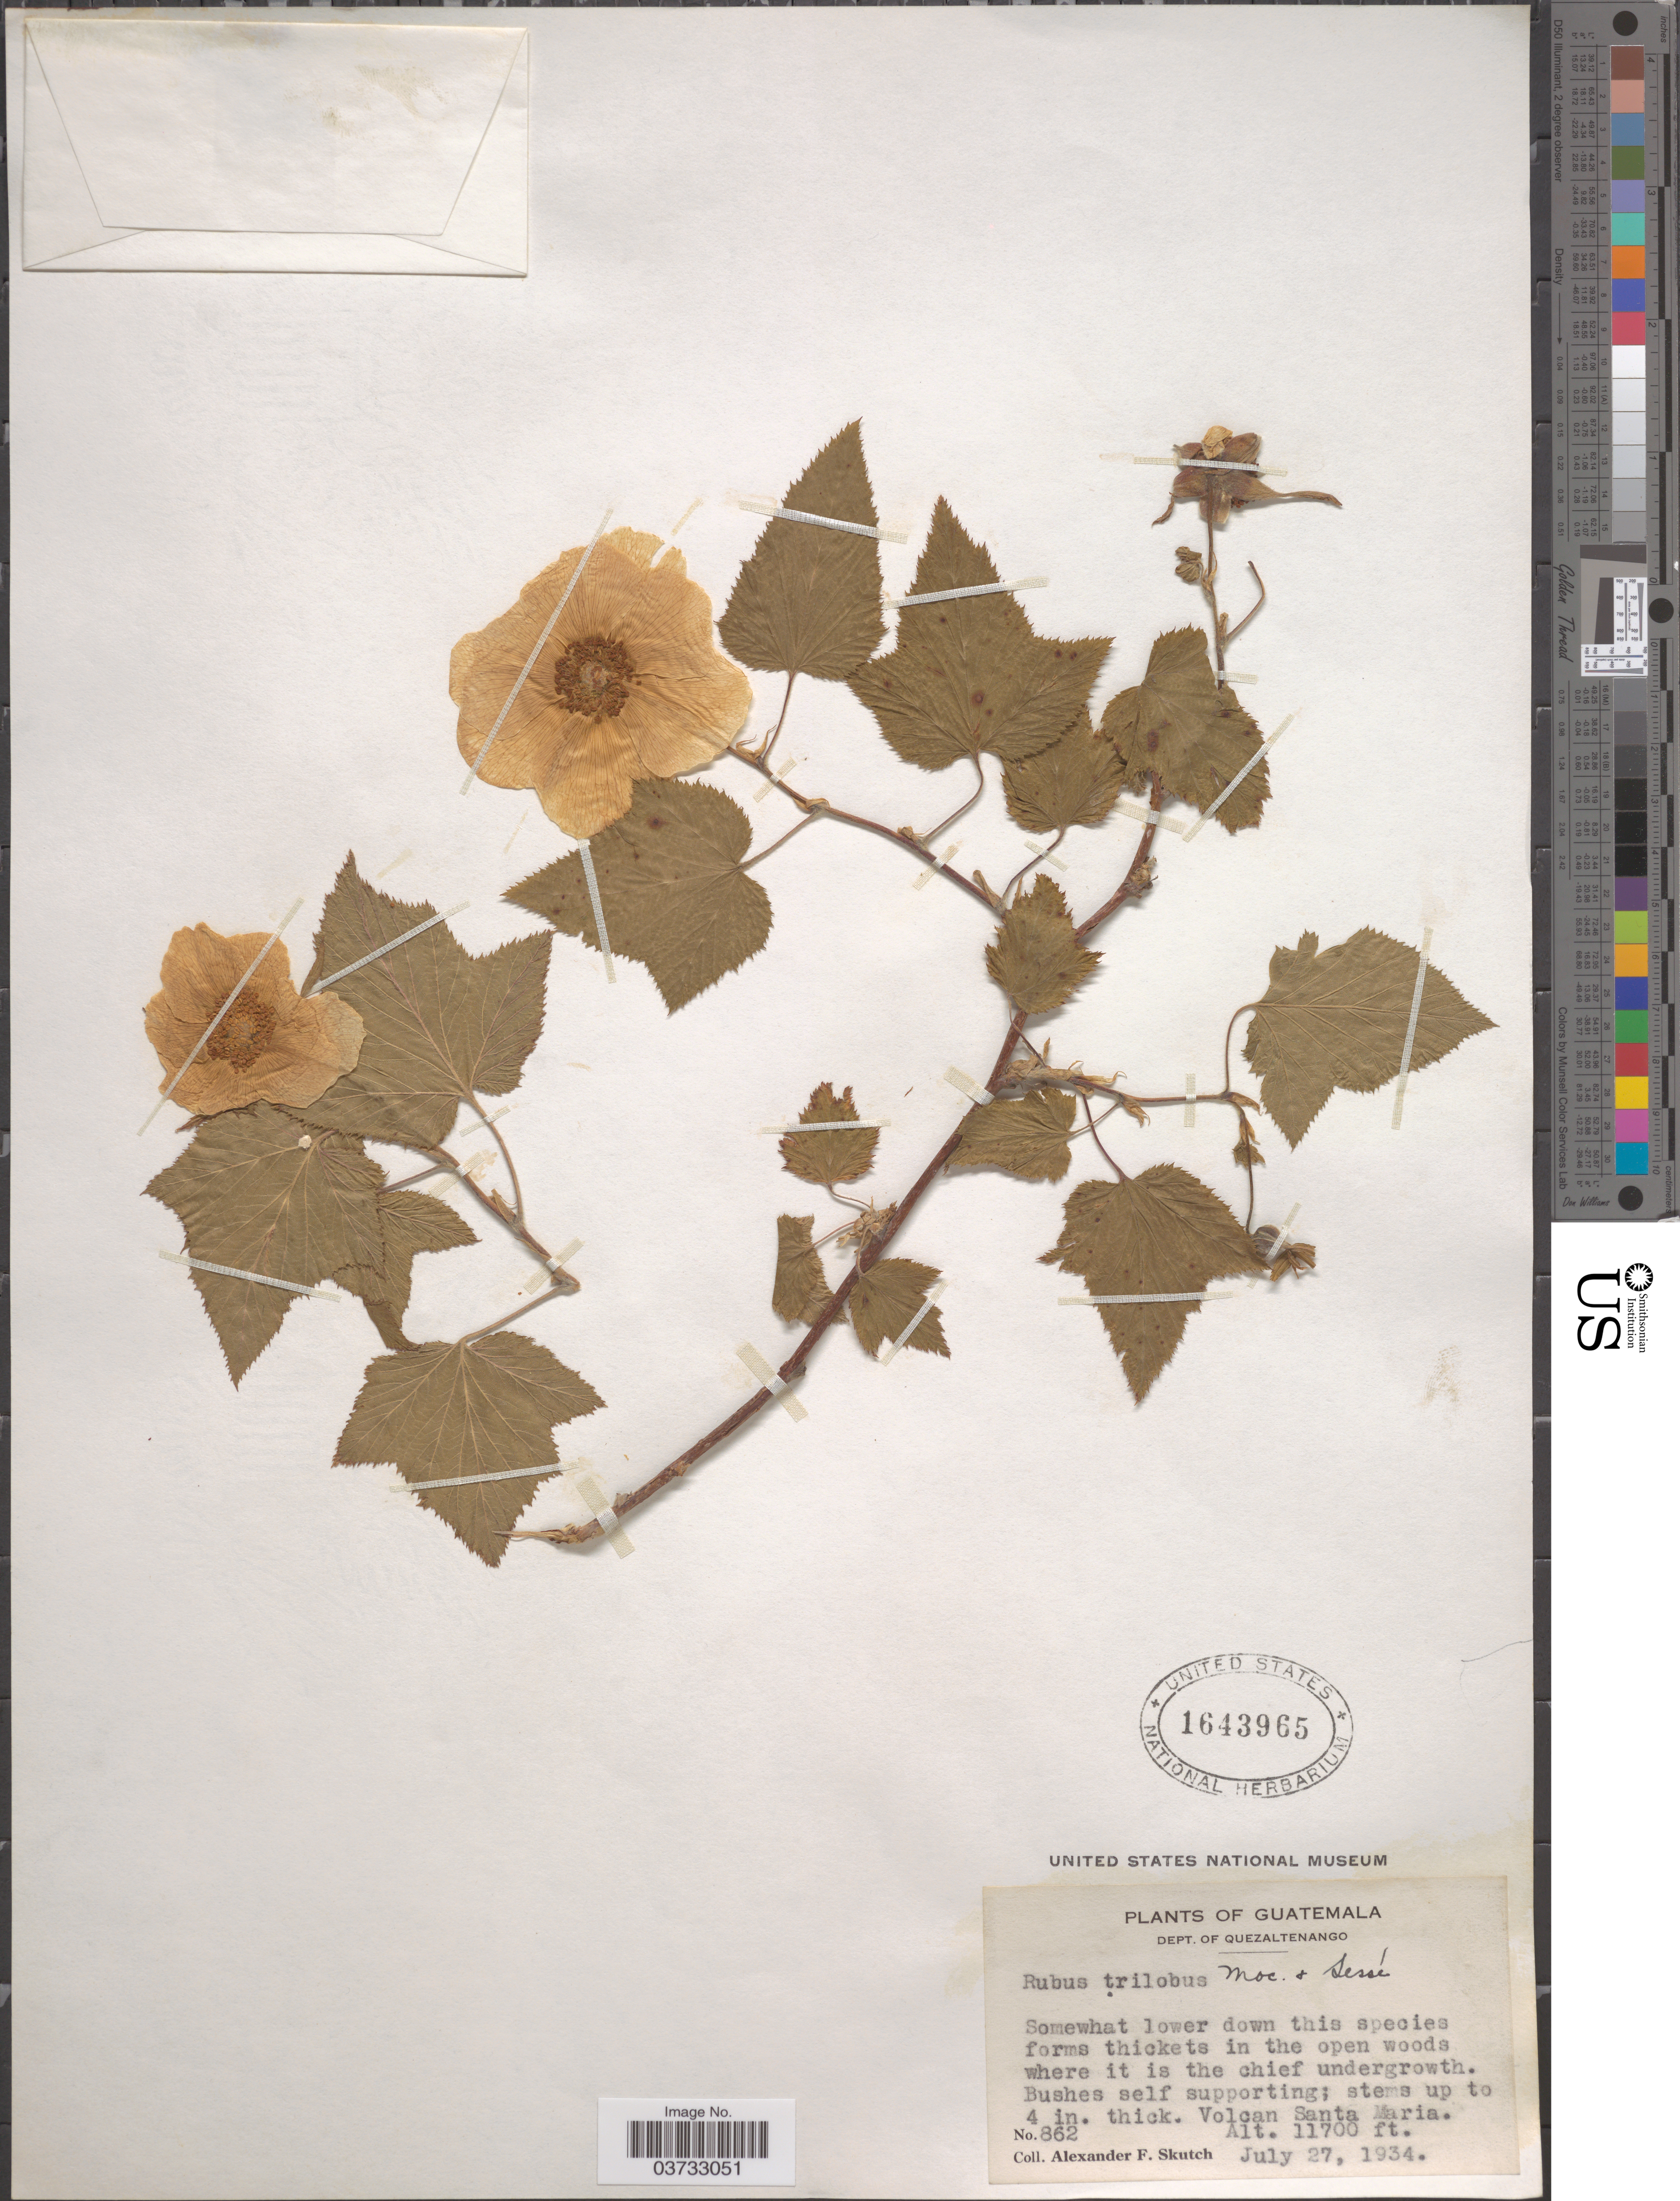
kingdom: Plantae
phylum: Tracheophyta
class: Magnoliopsida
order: Rosales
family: Rosaceae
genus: Rubus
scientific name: Rubus trilobus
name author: Moc. & Sessé ex Ser.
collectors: A. F. Skutch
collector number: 862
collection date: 1934-07-27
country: Guatemala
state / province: Quetzaltenango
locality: Dept. of Quezaltenango. Volcan Santa Maria.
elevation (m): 3566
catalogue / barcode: US 1643965